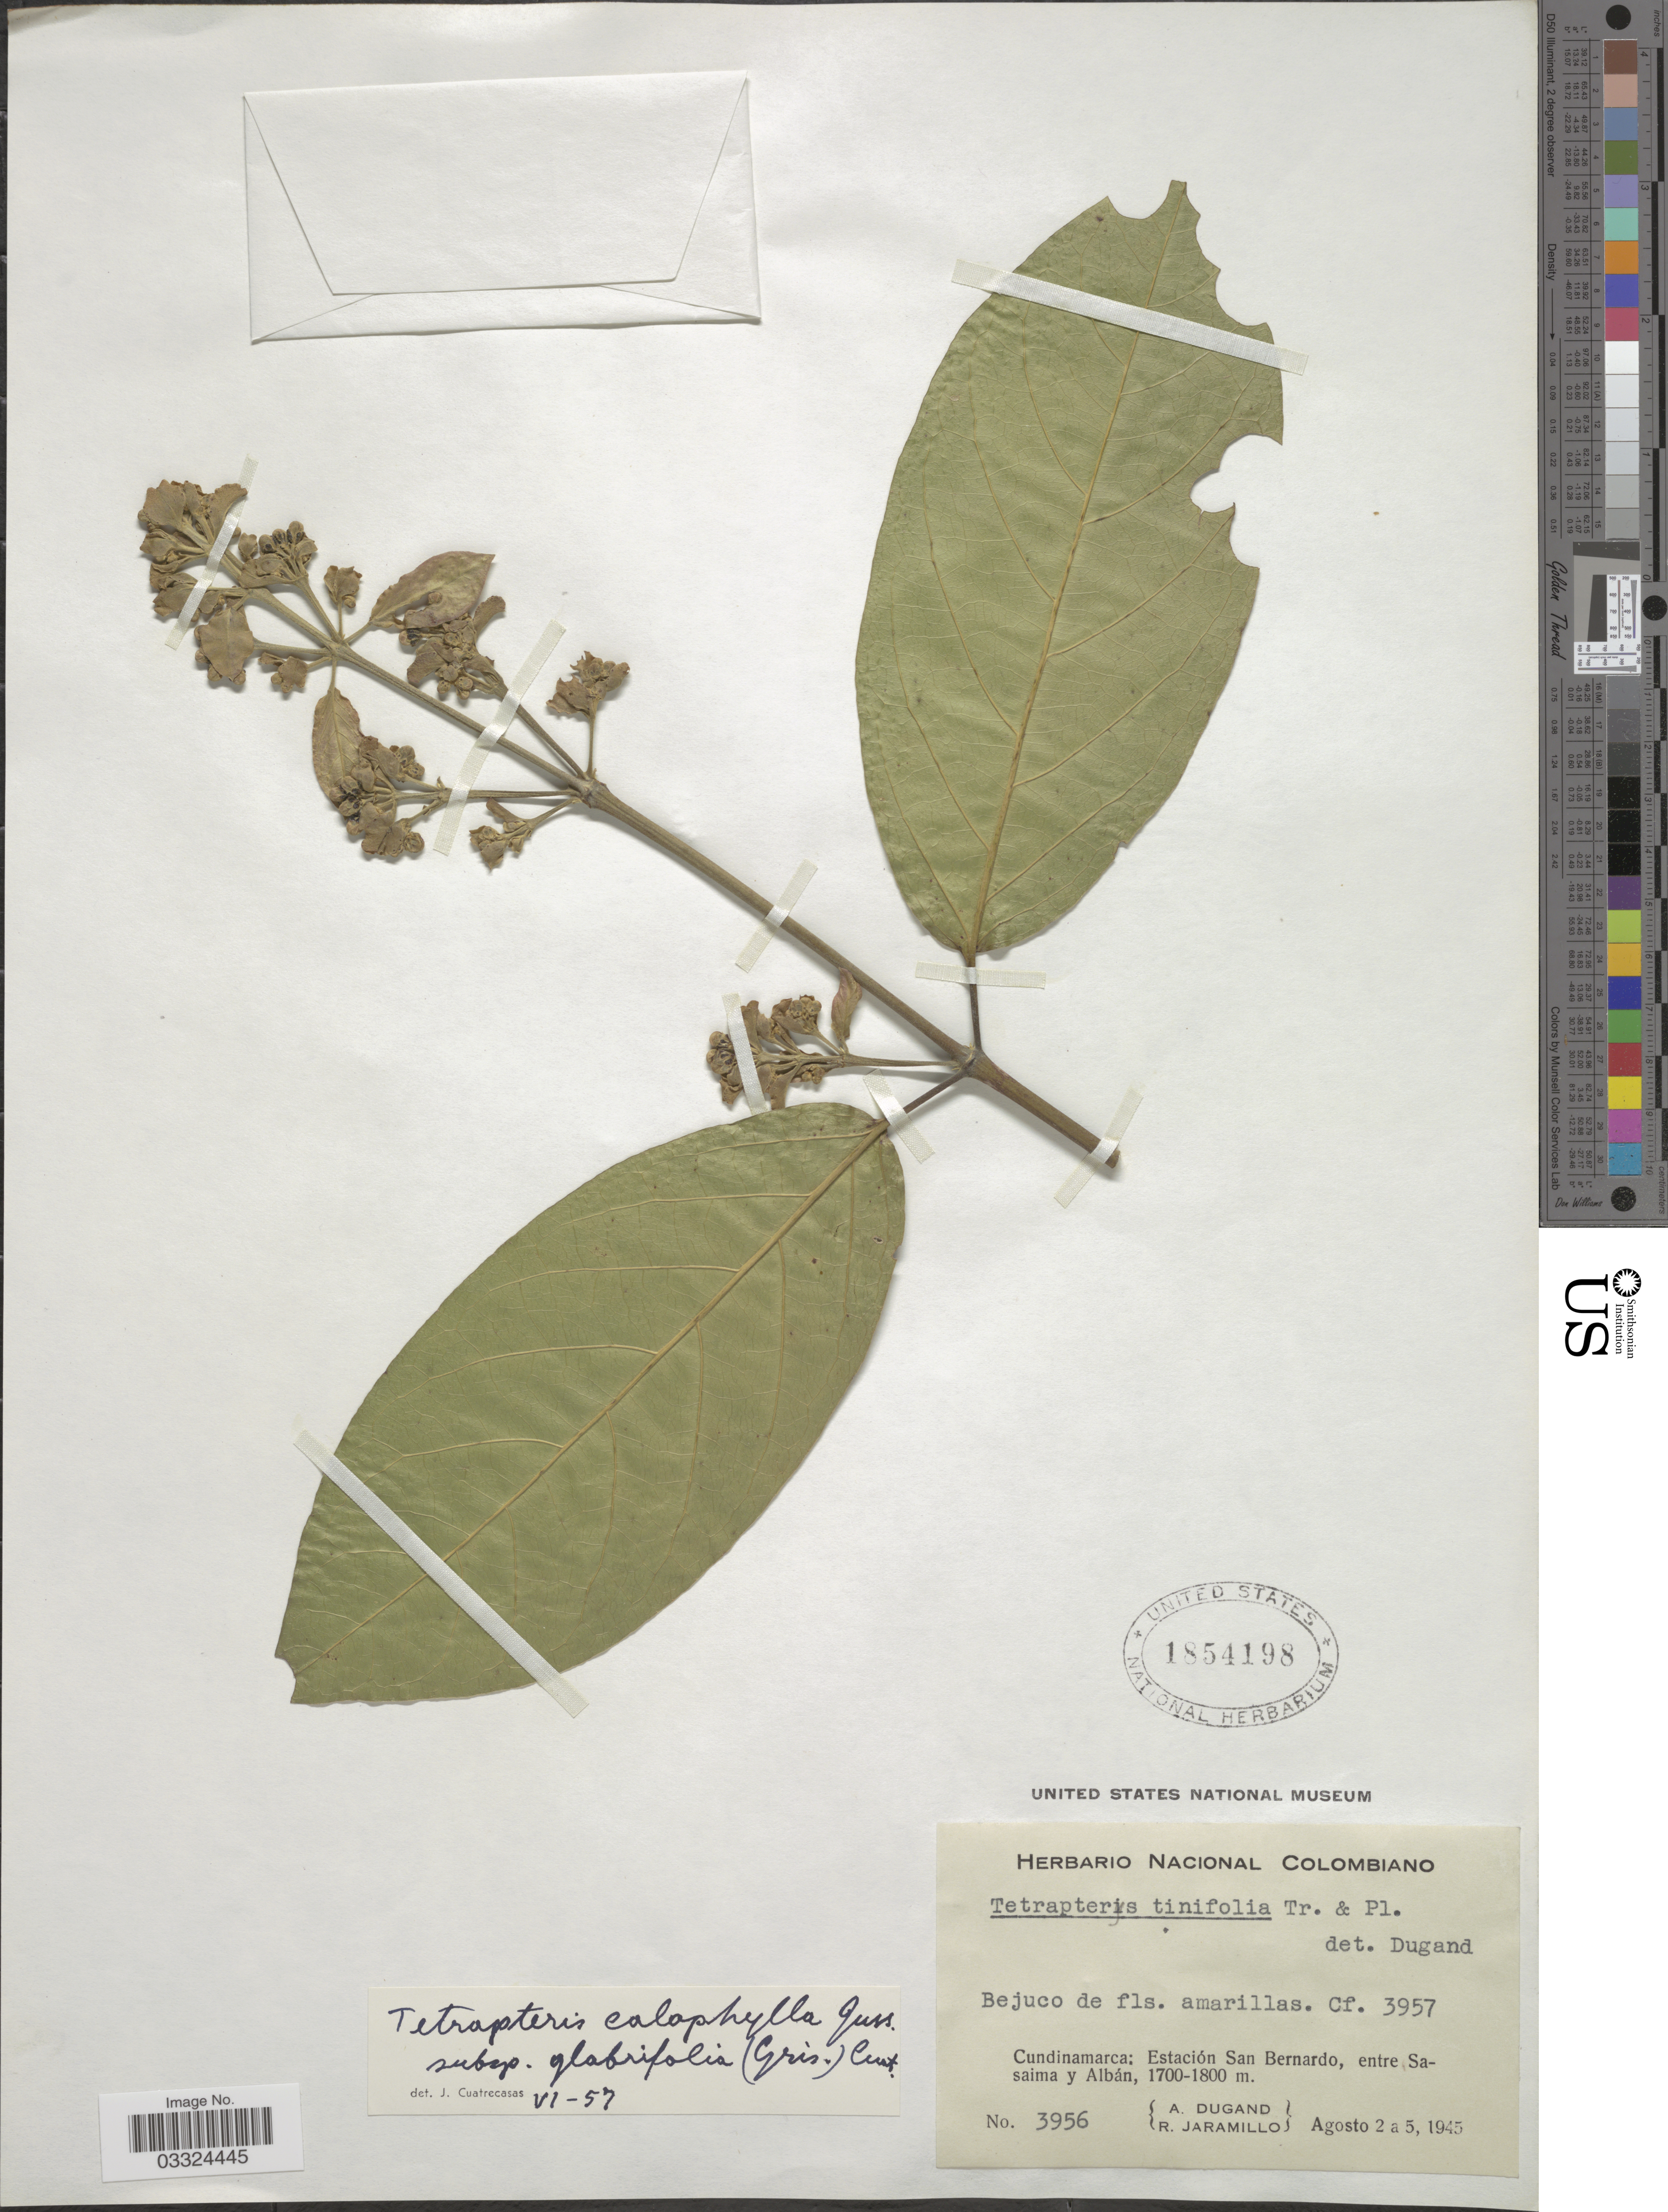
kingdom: Plantae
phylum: Tracheophyta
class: Magnoliopsida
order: Malpighiales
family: Malpighiaceae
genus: Tetrapterys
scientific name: Tetrapterys calophylla var. glabrifolia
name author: Griseb.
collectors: A. Dugand & R. Jaramillo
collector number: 3956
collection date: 1945-08-02/1945-08-05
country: Colombia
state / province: Cundinamarca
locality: Estación San Bernardo, entre Sasaima y Albán.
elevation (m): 1700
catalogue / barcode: US 1854198